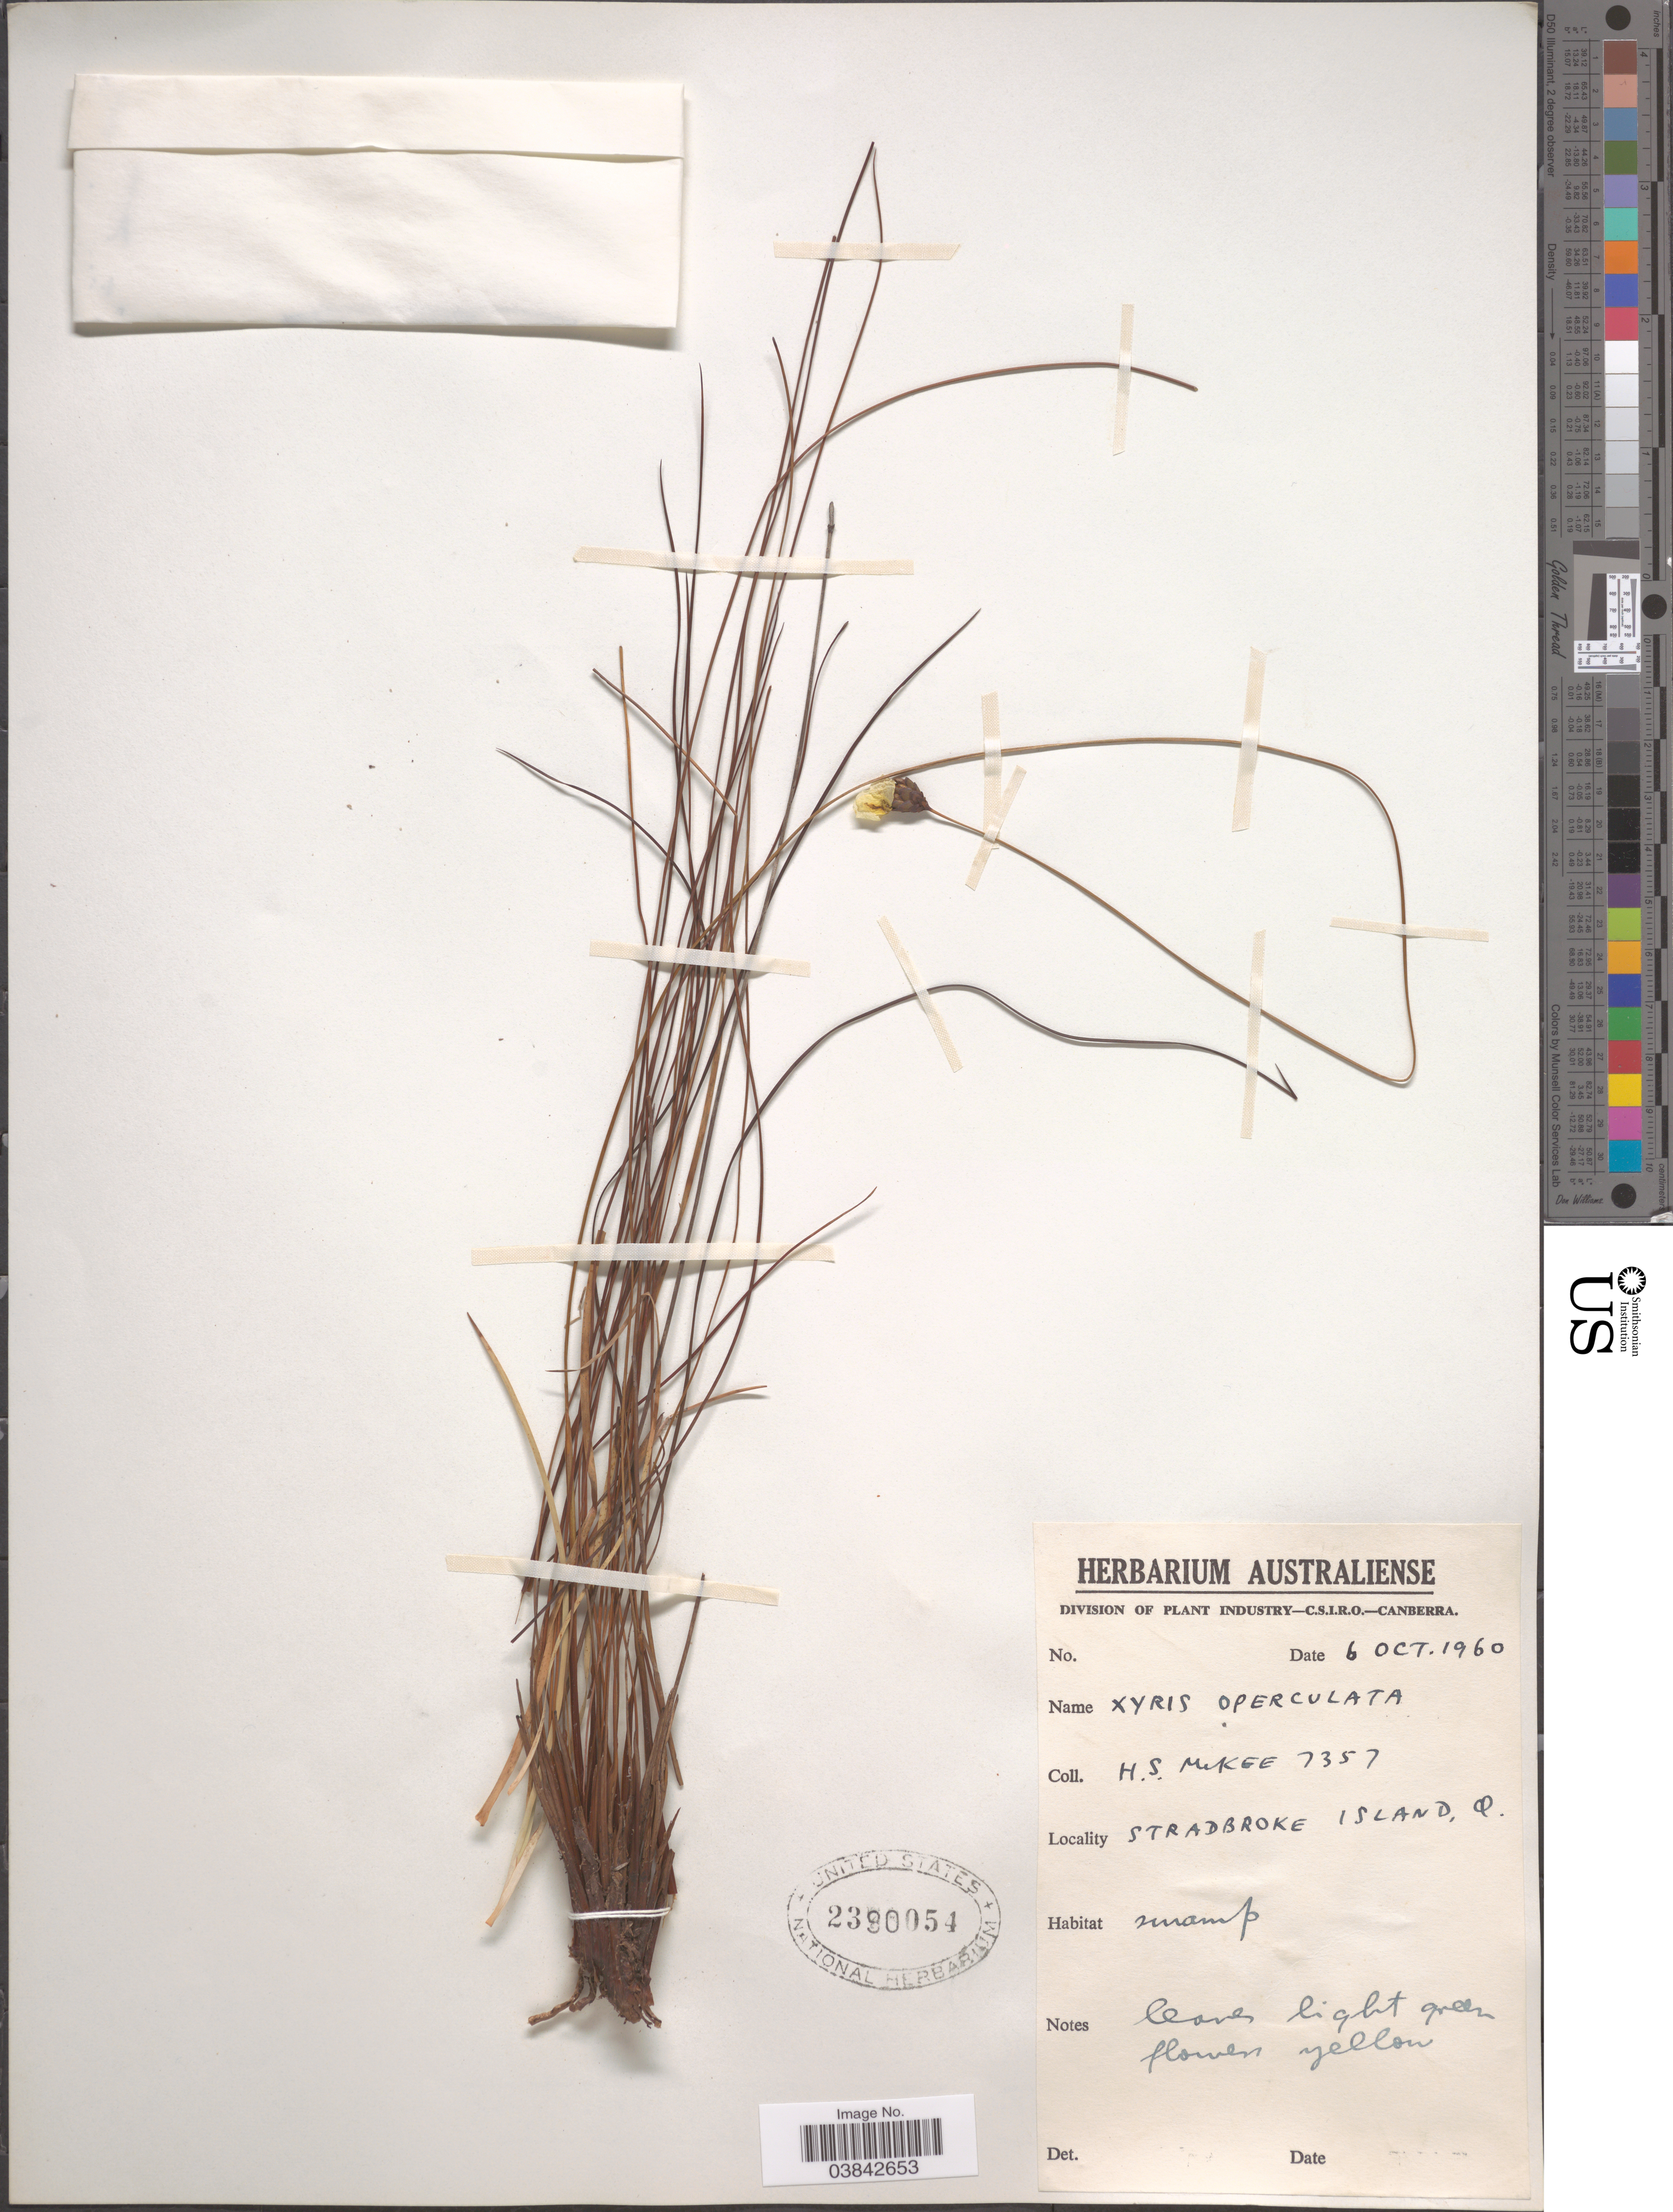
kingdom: Plantae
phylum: Tracheophyta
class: Liliopsida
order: Poales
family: Xyridaceae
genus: Xyris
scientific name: Xyris operculata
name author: Labill.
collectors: H. S. McKee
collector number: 7357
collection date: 1960-10-06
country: Australia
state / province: Queensland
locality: Stradbroke Island.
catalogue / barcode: US 2390054